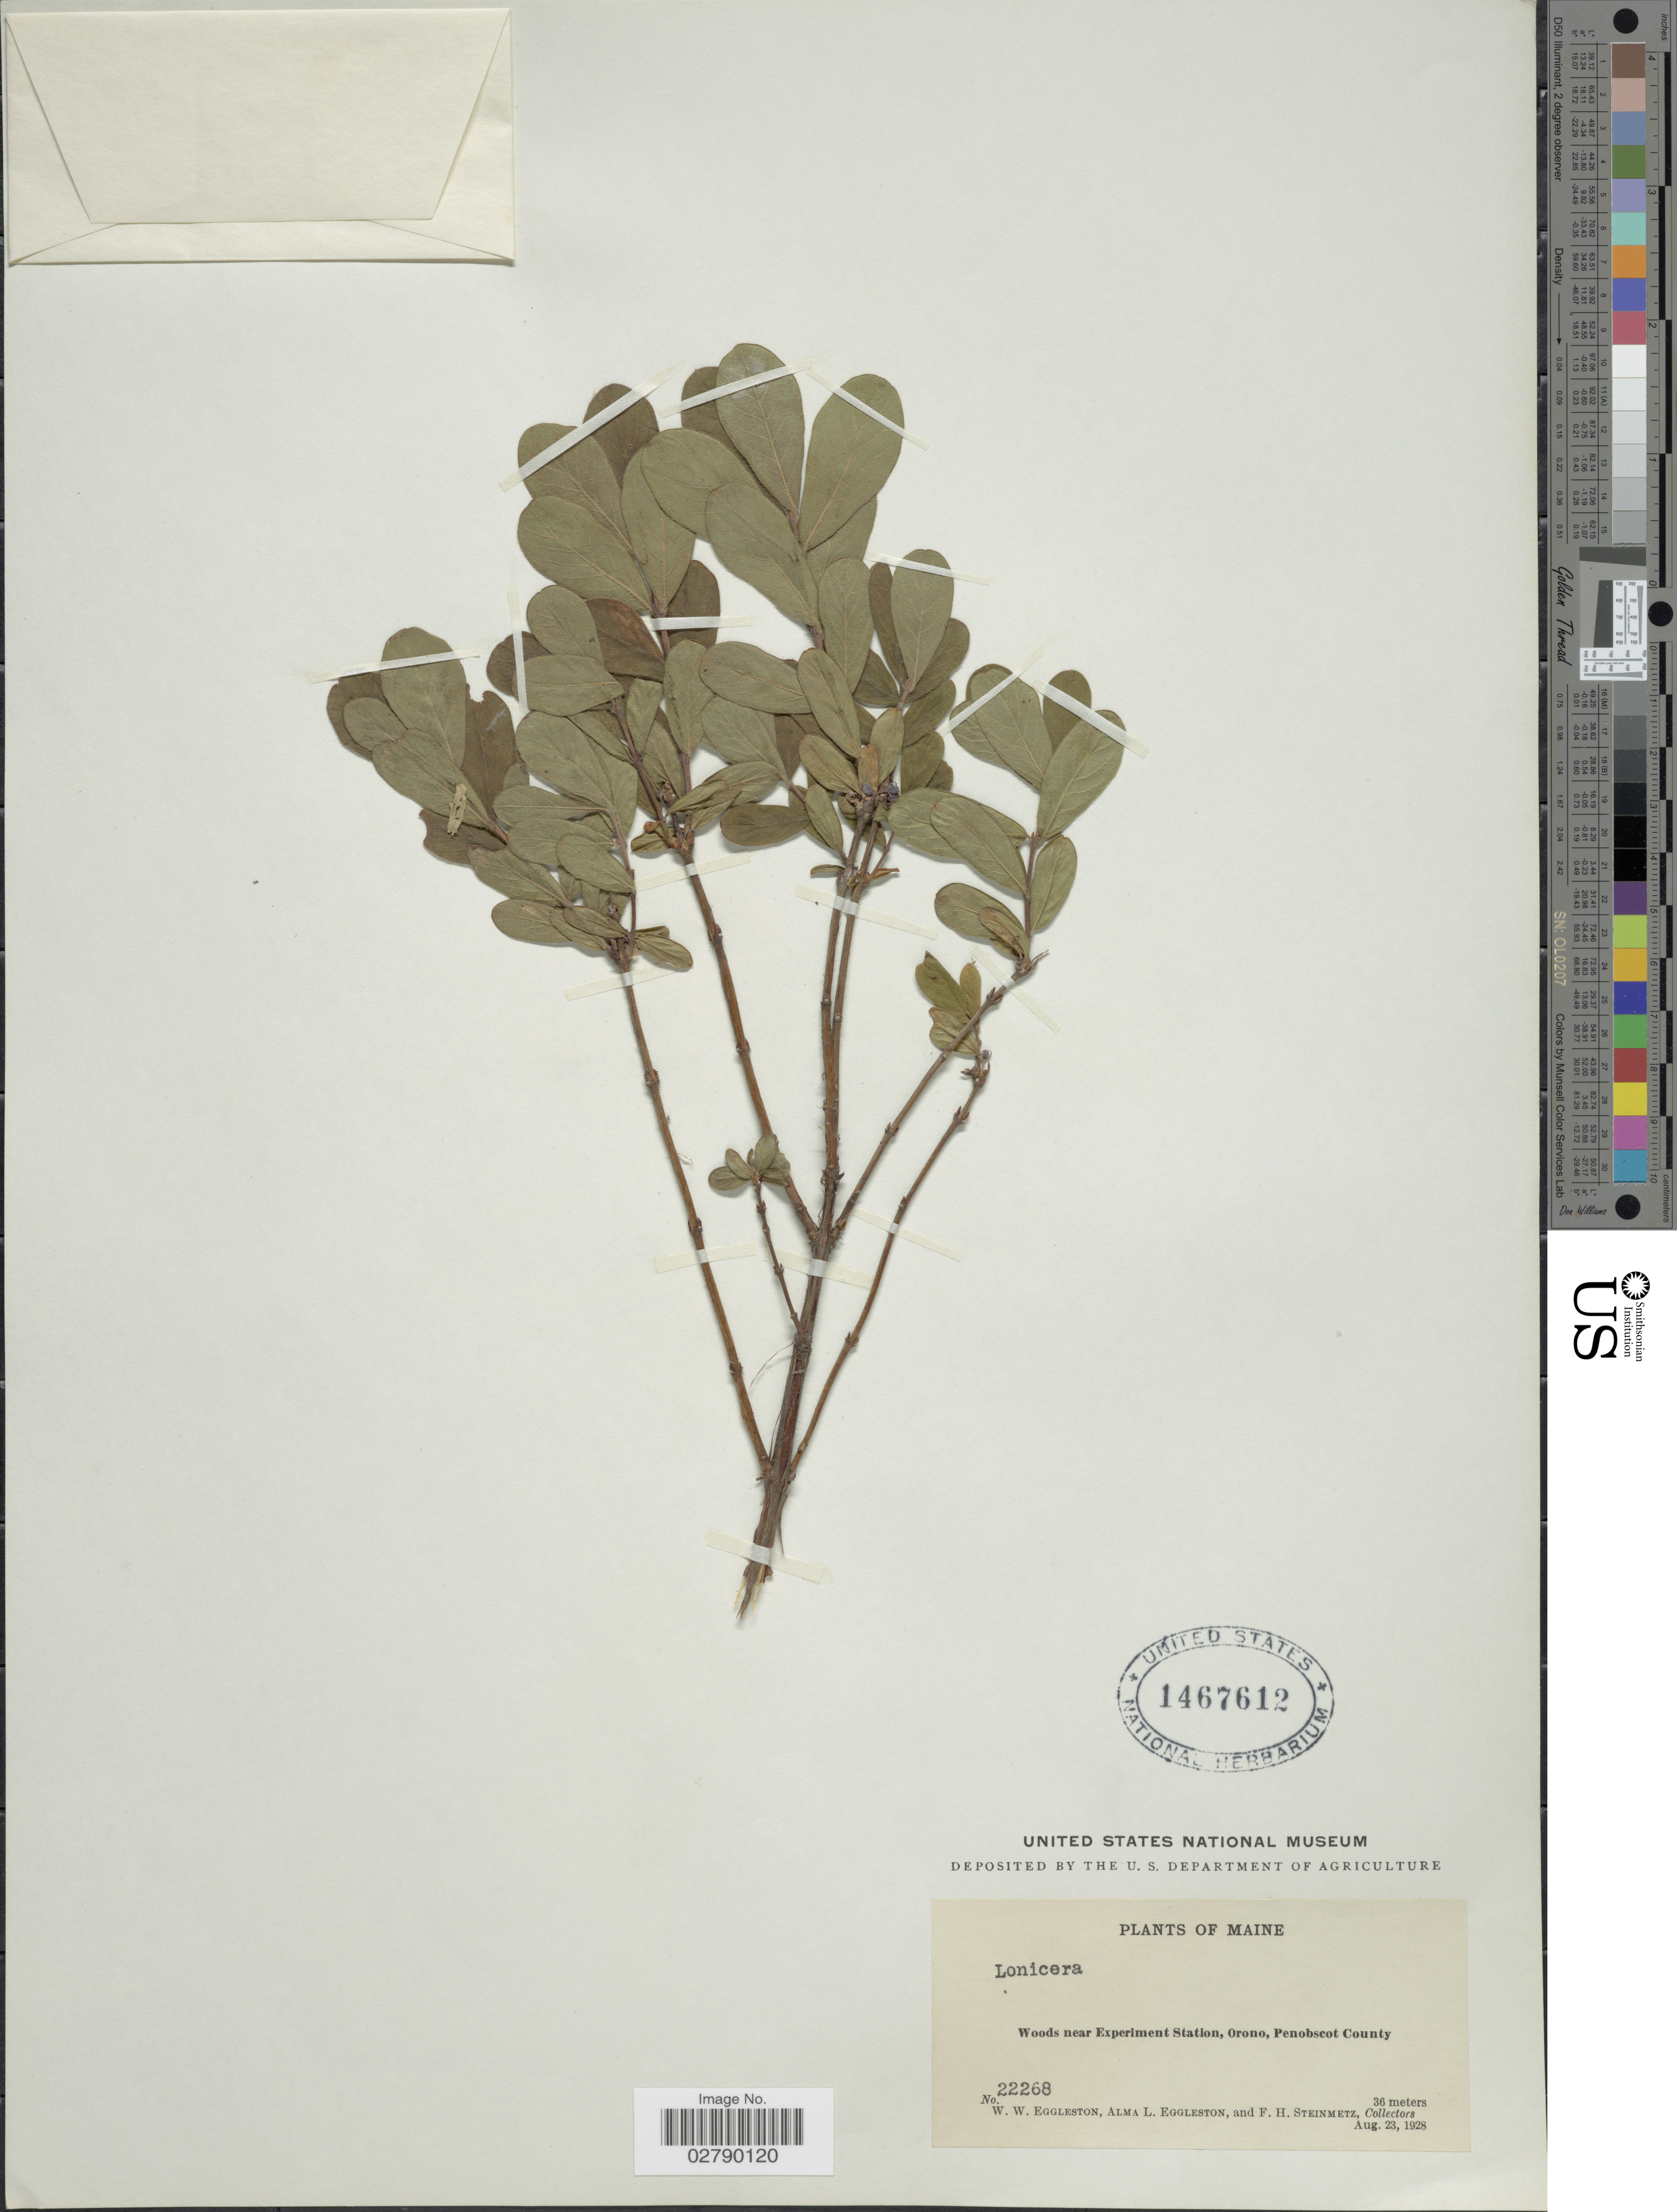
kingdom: Plantae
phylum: Tracheophyta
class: Magnoliopsida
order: Dipsacales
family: Caprifoliaceae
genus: Lonicera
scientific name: Lonicera sp.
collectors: W. W. Eggleston, A. Eggleston & F. H. Steinmetz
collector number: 22268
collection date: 1928-08-23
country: United States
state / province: Maine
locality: Woods near Experiment Station, Orono, Penobscot County.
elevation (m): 36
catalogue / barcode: US 1467612